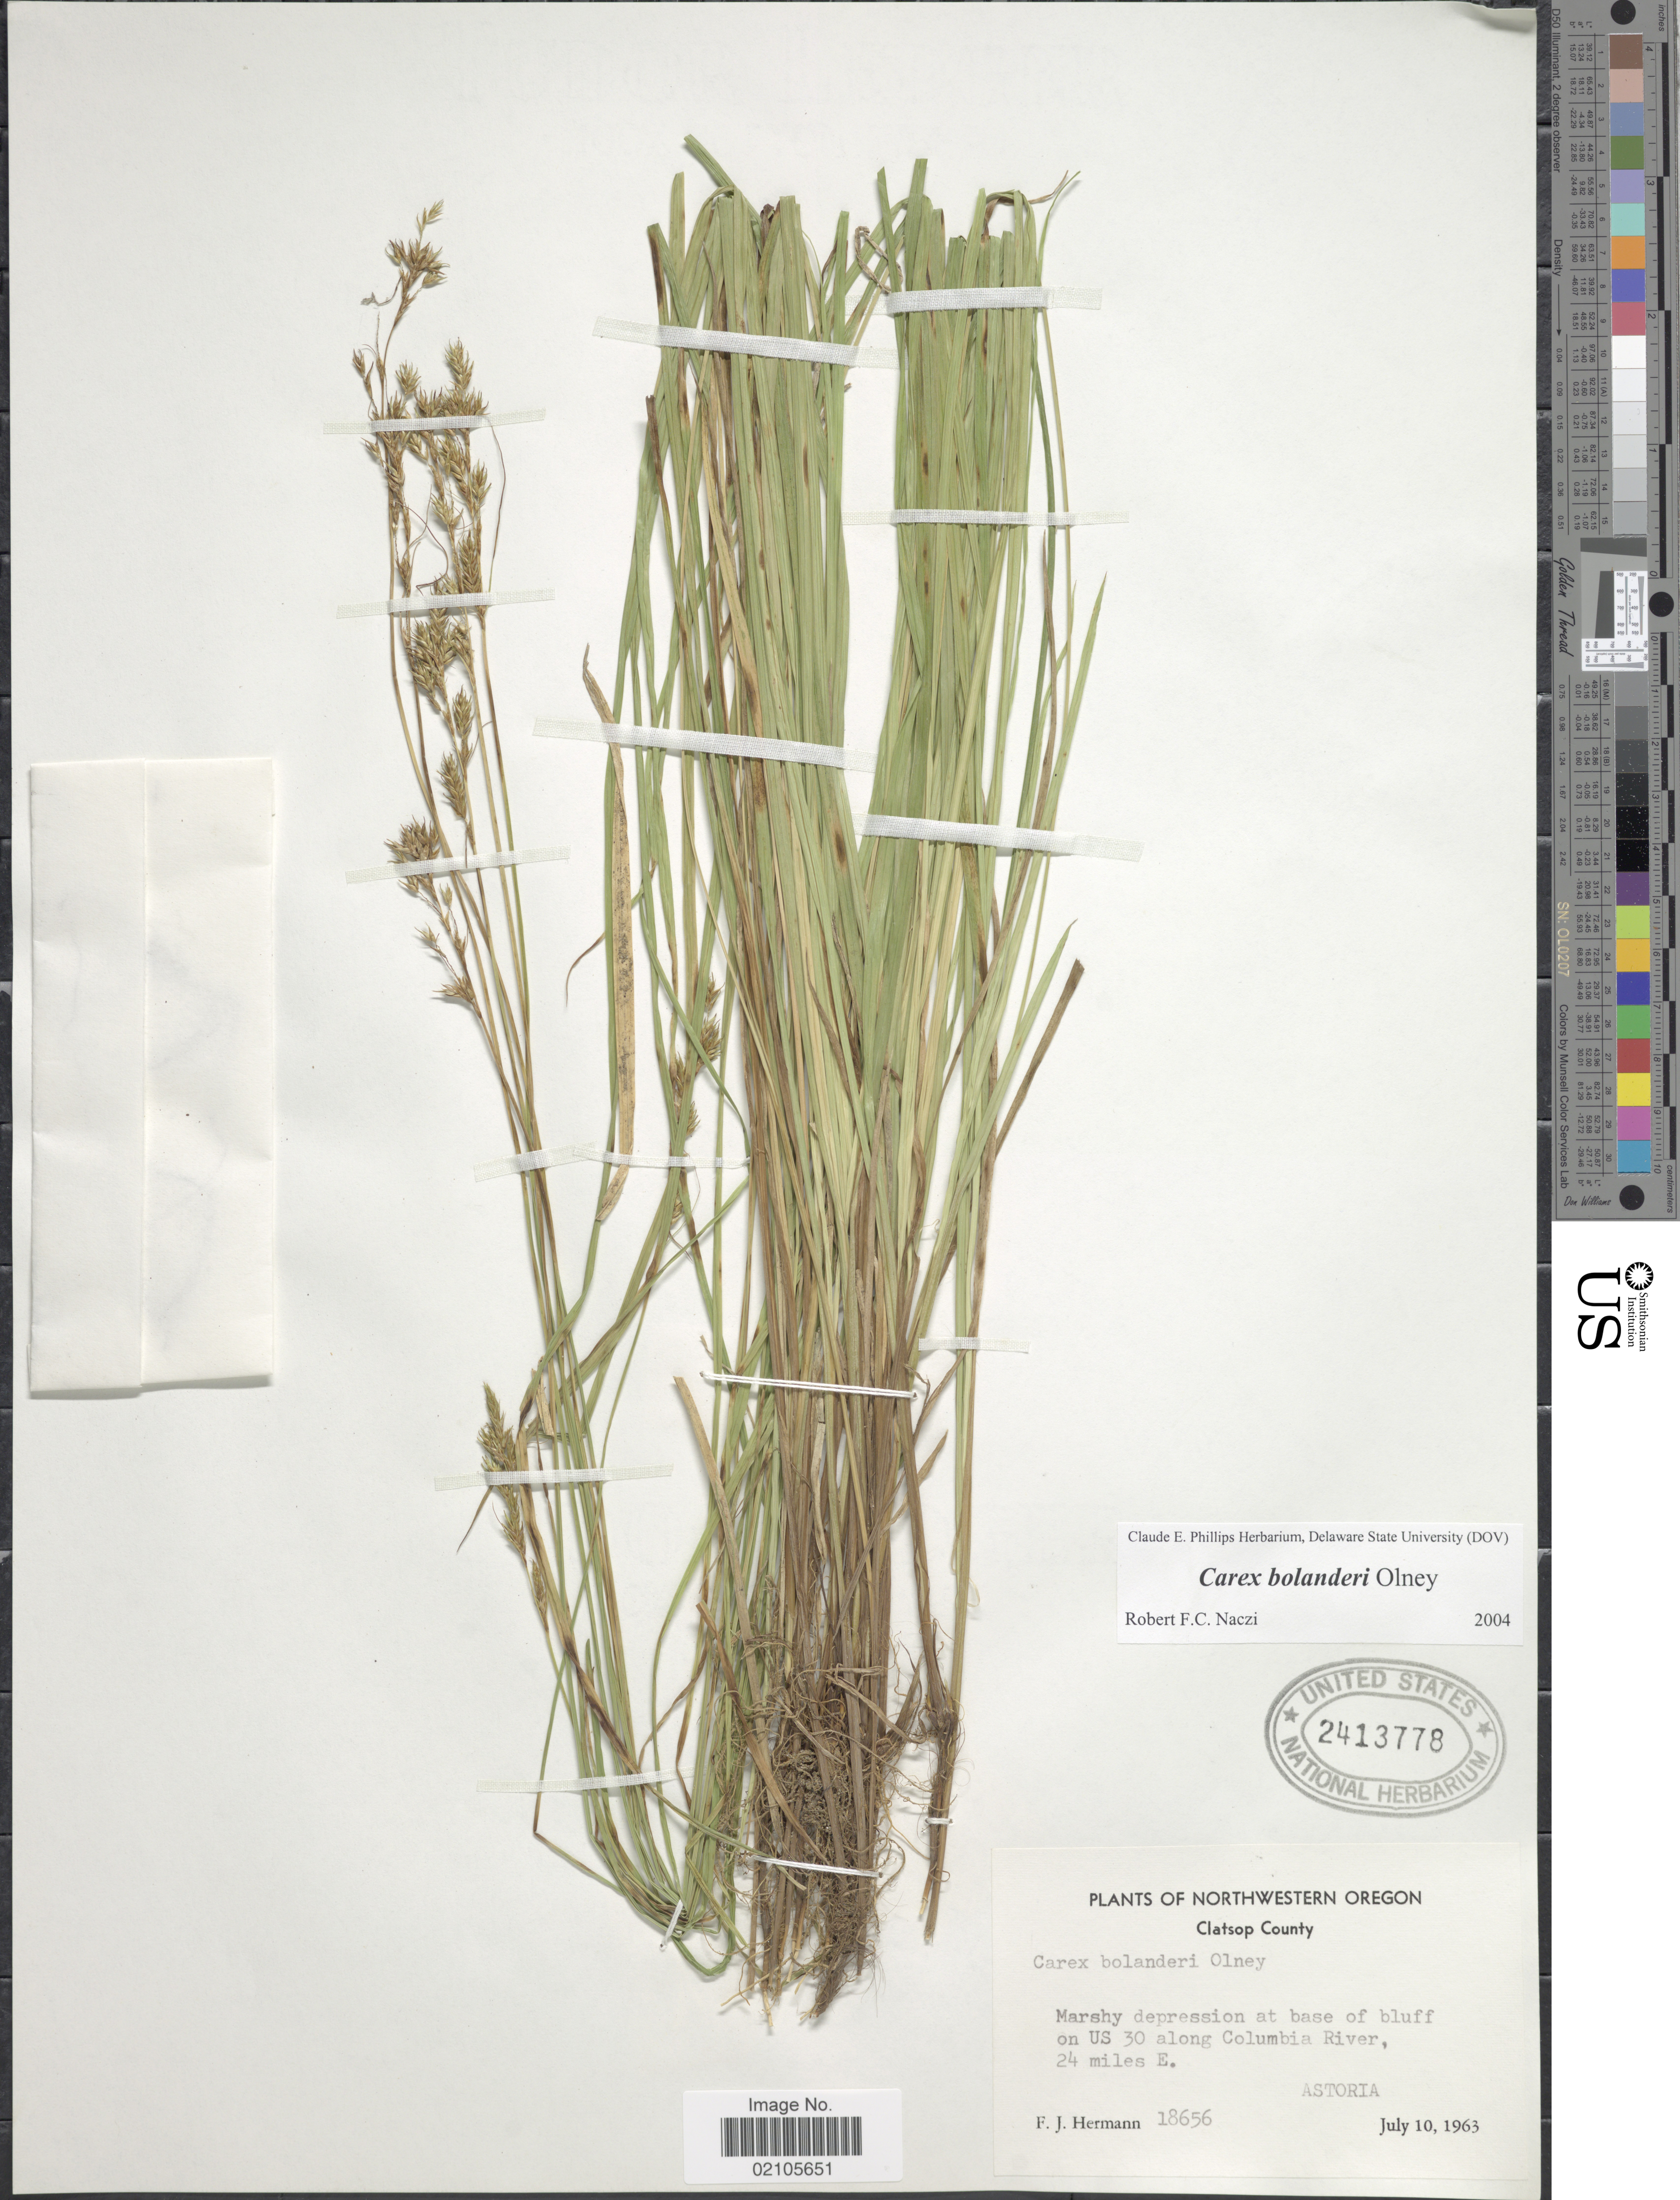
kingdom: Plantae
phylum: Tracheophyta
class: Liliopsida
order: Poales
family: Cyperaceae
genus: Carex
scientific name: Carex bolanderi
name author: Olney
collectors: F. J. Hermann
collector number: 18656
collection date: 1963-07-10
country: United States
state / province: Oregon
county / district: Clatsop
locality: Northwestern Oregon, Clatsop County, Marshy depresion at base of bluff on US 30 Columbia River, 24 miles E. Astoria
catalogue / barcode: US 2413778